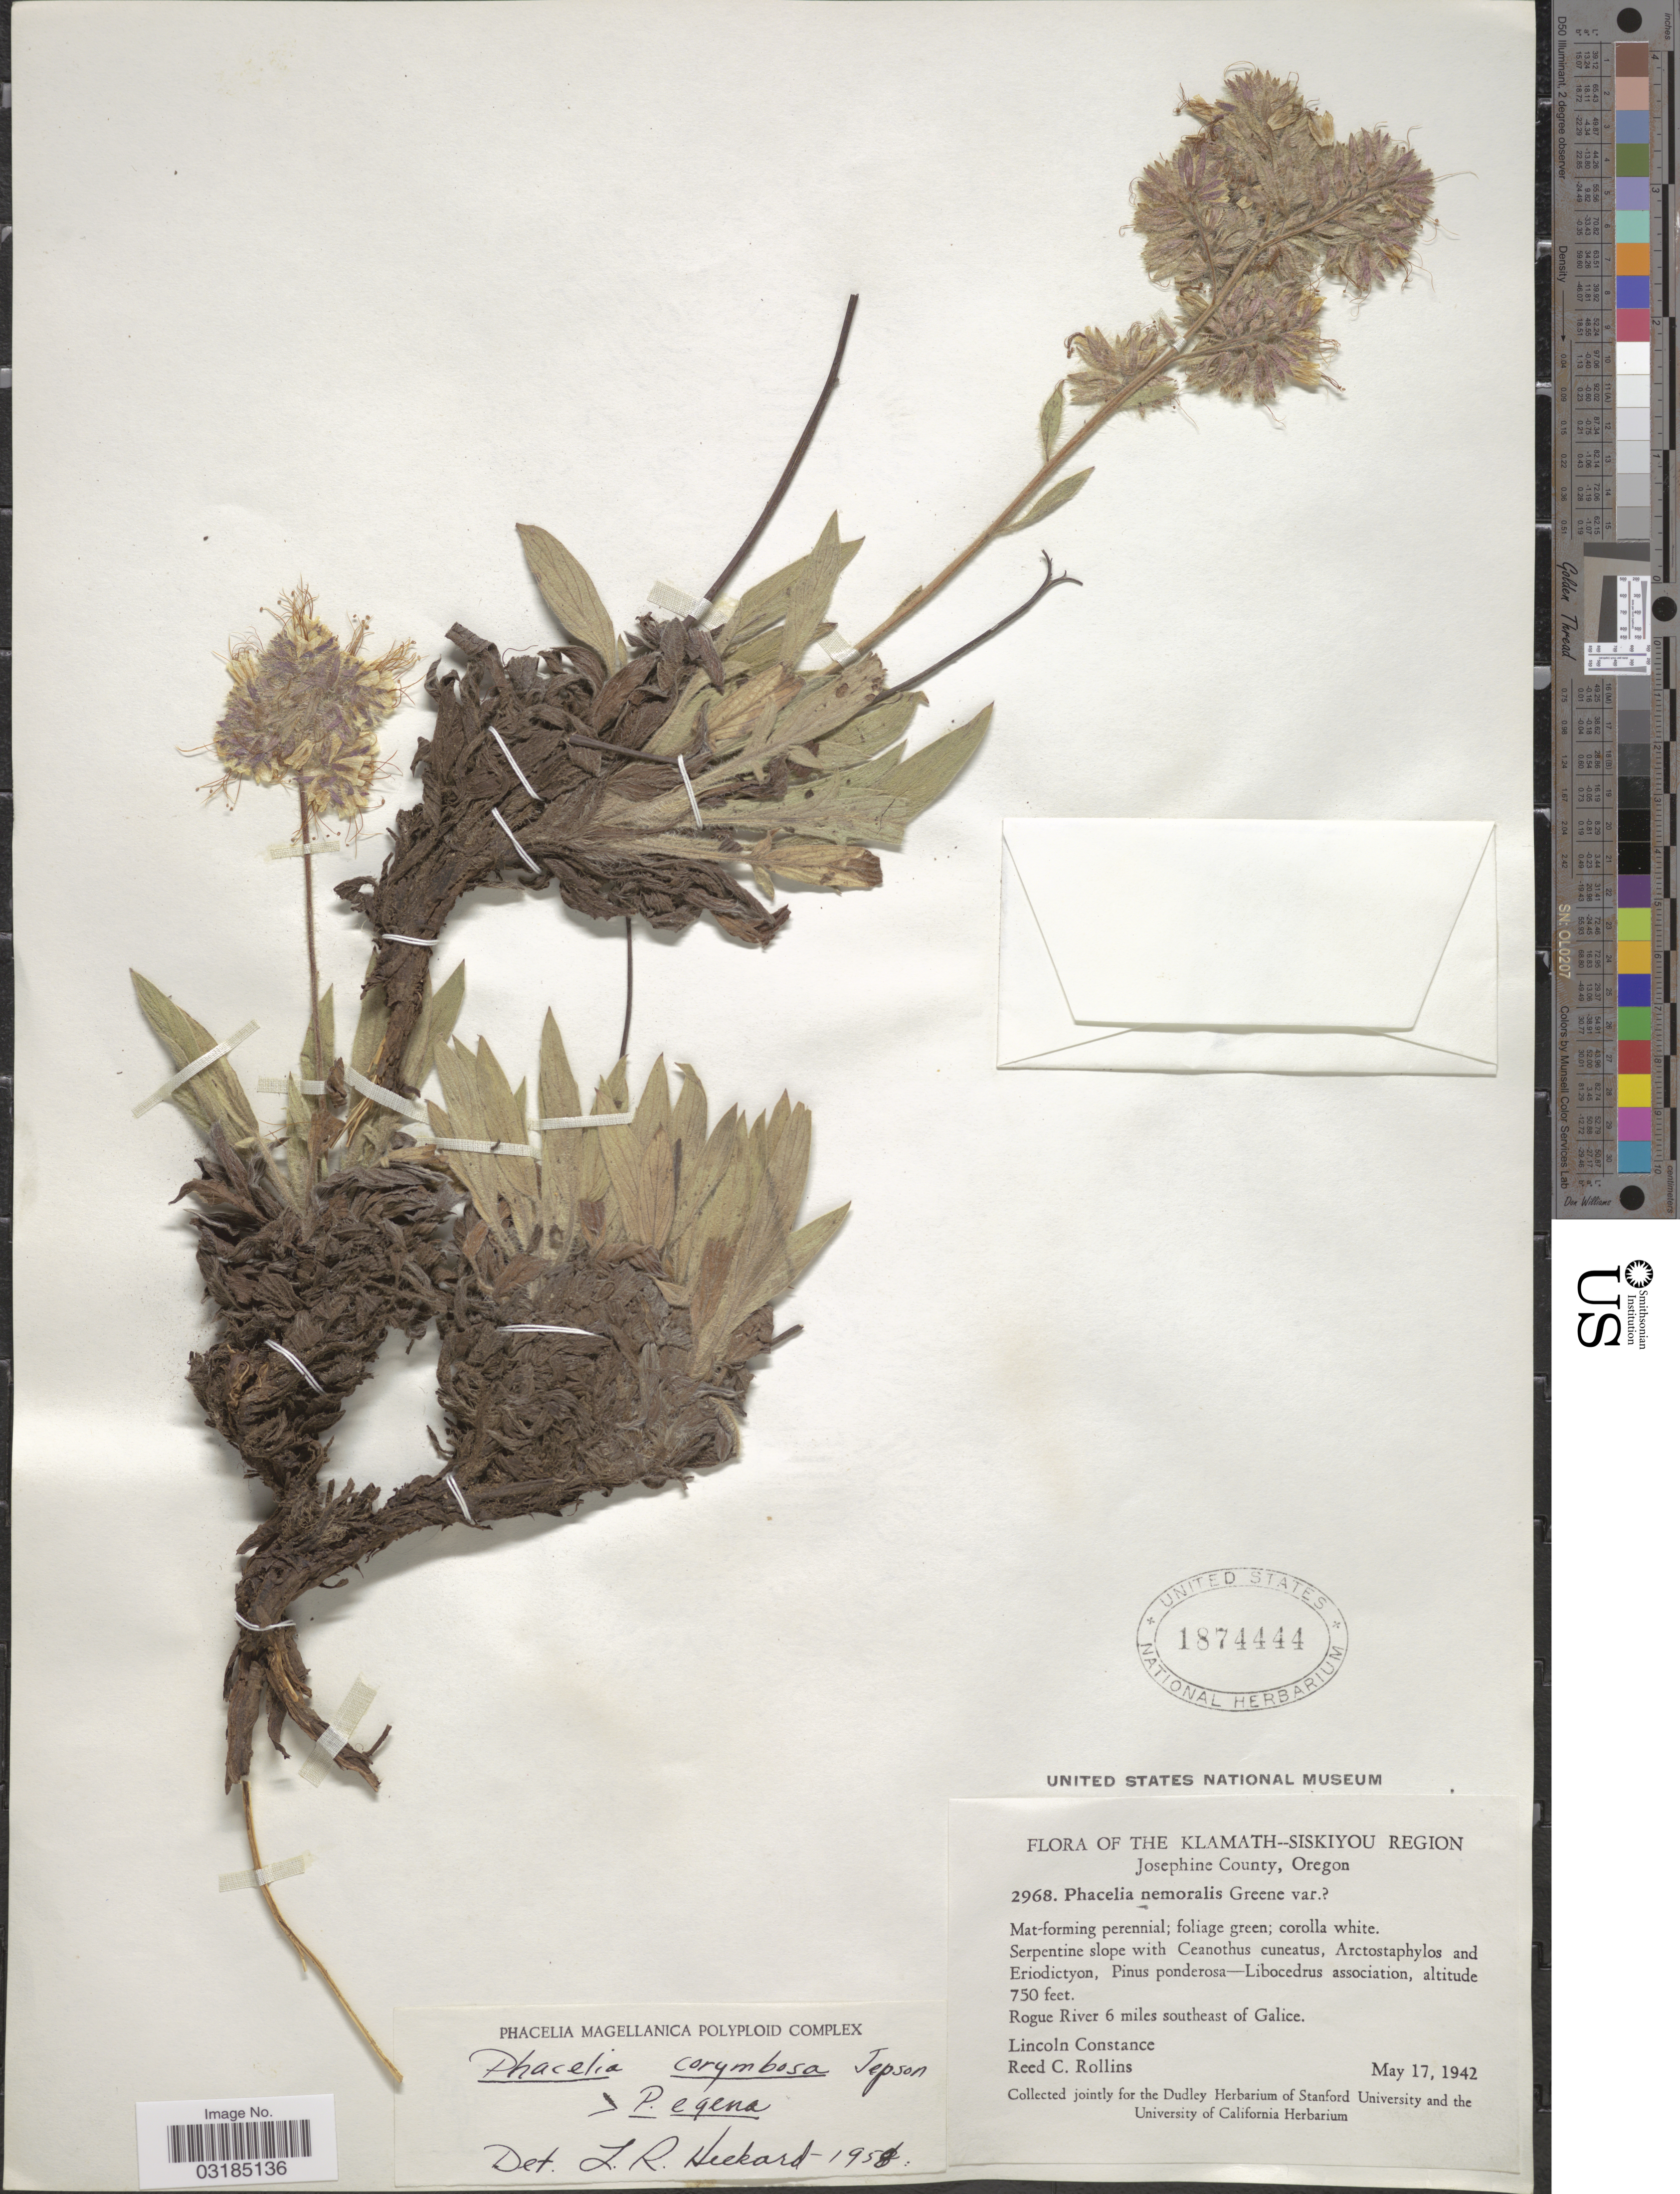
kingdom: Plantae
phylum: Tracheophyta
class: Magnoliopsida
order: Boraginales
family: Hydrophyllaceae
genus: Phacelia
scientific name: Phacelia corymbosa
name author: Jeps.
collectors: L. Constance & R. C. Rollins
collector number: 2968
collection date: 1942-05-17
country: United States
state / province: Oregon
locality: The Klamath-Siskiyou Region. Josephine County. Rogue River 6 miles southeast of Galice.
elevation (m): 229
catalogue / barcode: US 1874444